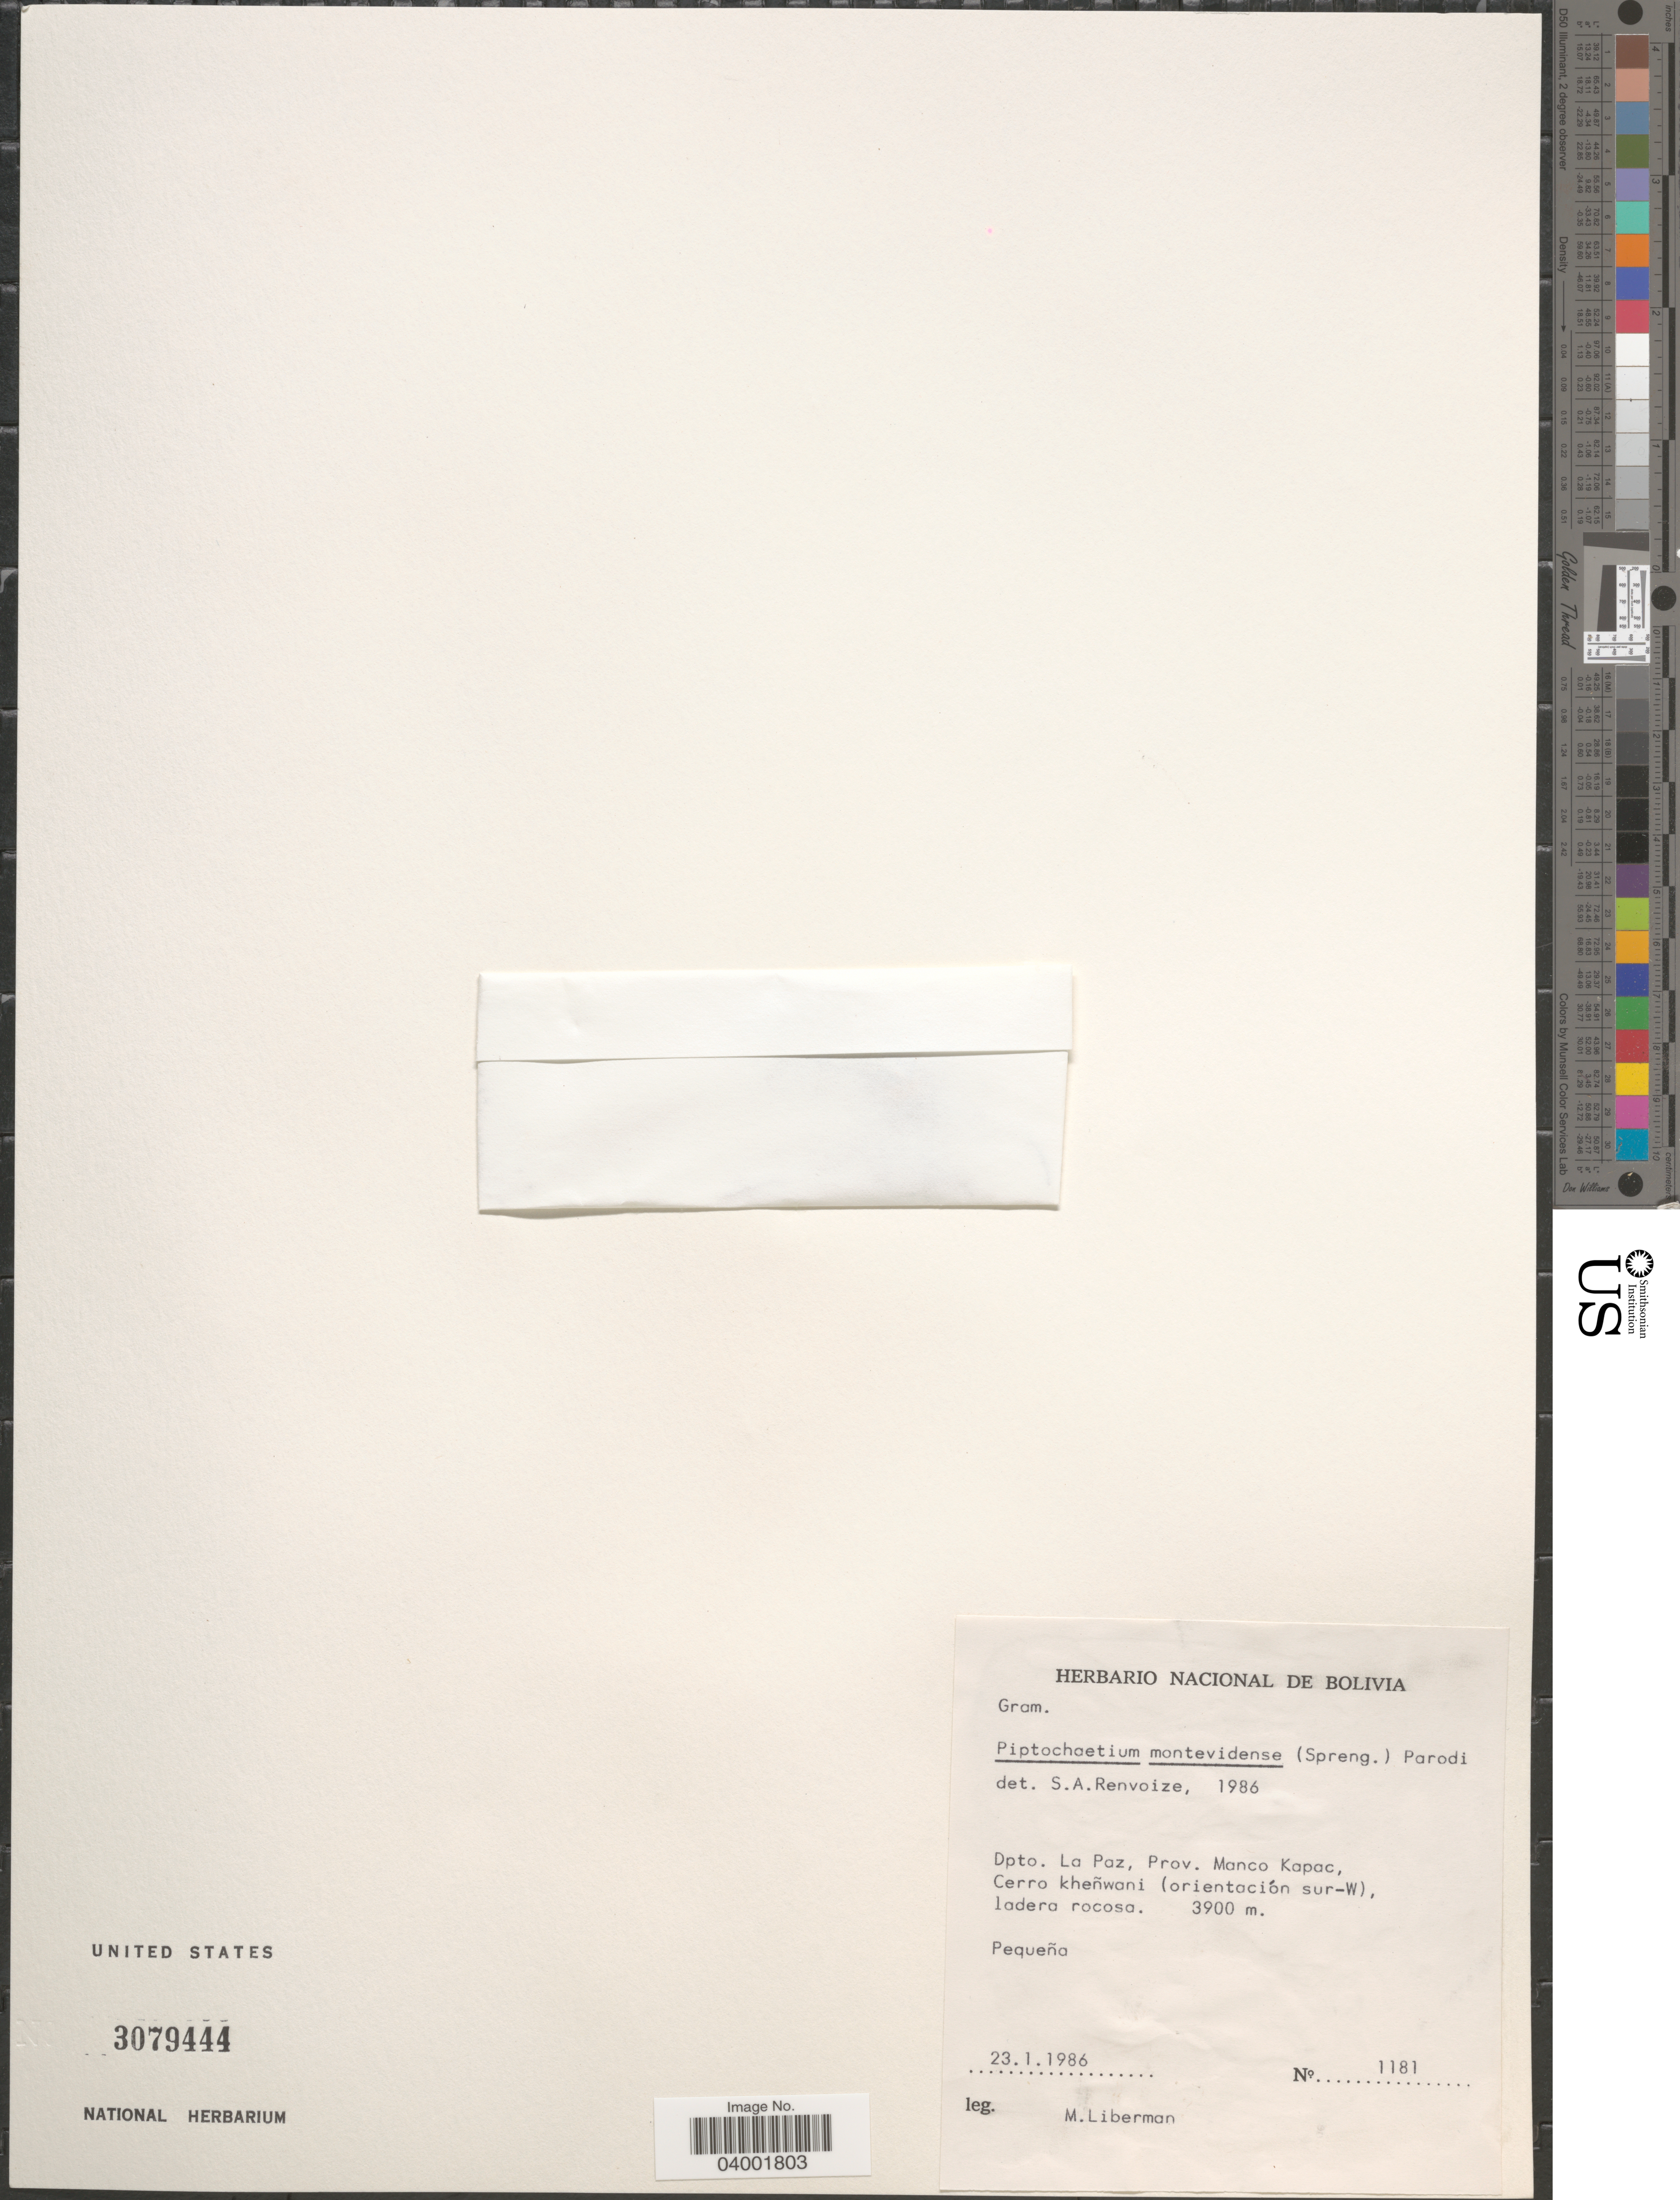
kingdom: Plantae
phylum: Tracheophyta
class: Liliopsida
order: Poales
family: Poaceae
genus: Piptochaetium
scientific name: Piptochaetium montevidense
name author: (Spreng.) Parodi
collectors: M. Liberman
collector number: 1181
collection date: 1986-01-23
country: Bolivia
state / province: La Paz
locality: Dpto. La Paz, Prov. Manco Kapac, Cerro kheñwani (orientación sur-W).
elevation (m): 3900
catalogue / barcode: US 3079444